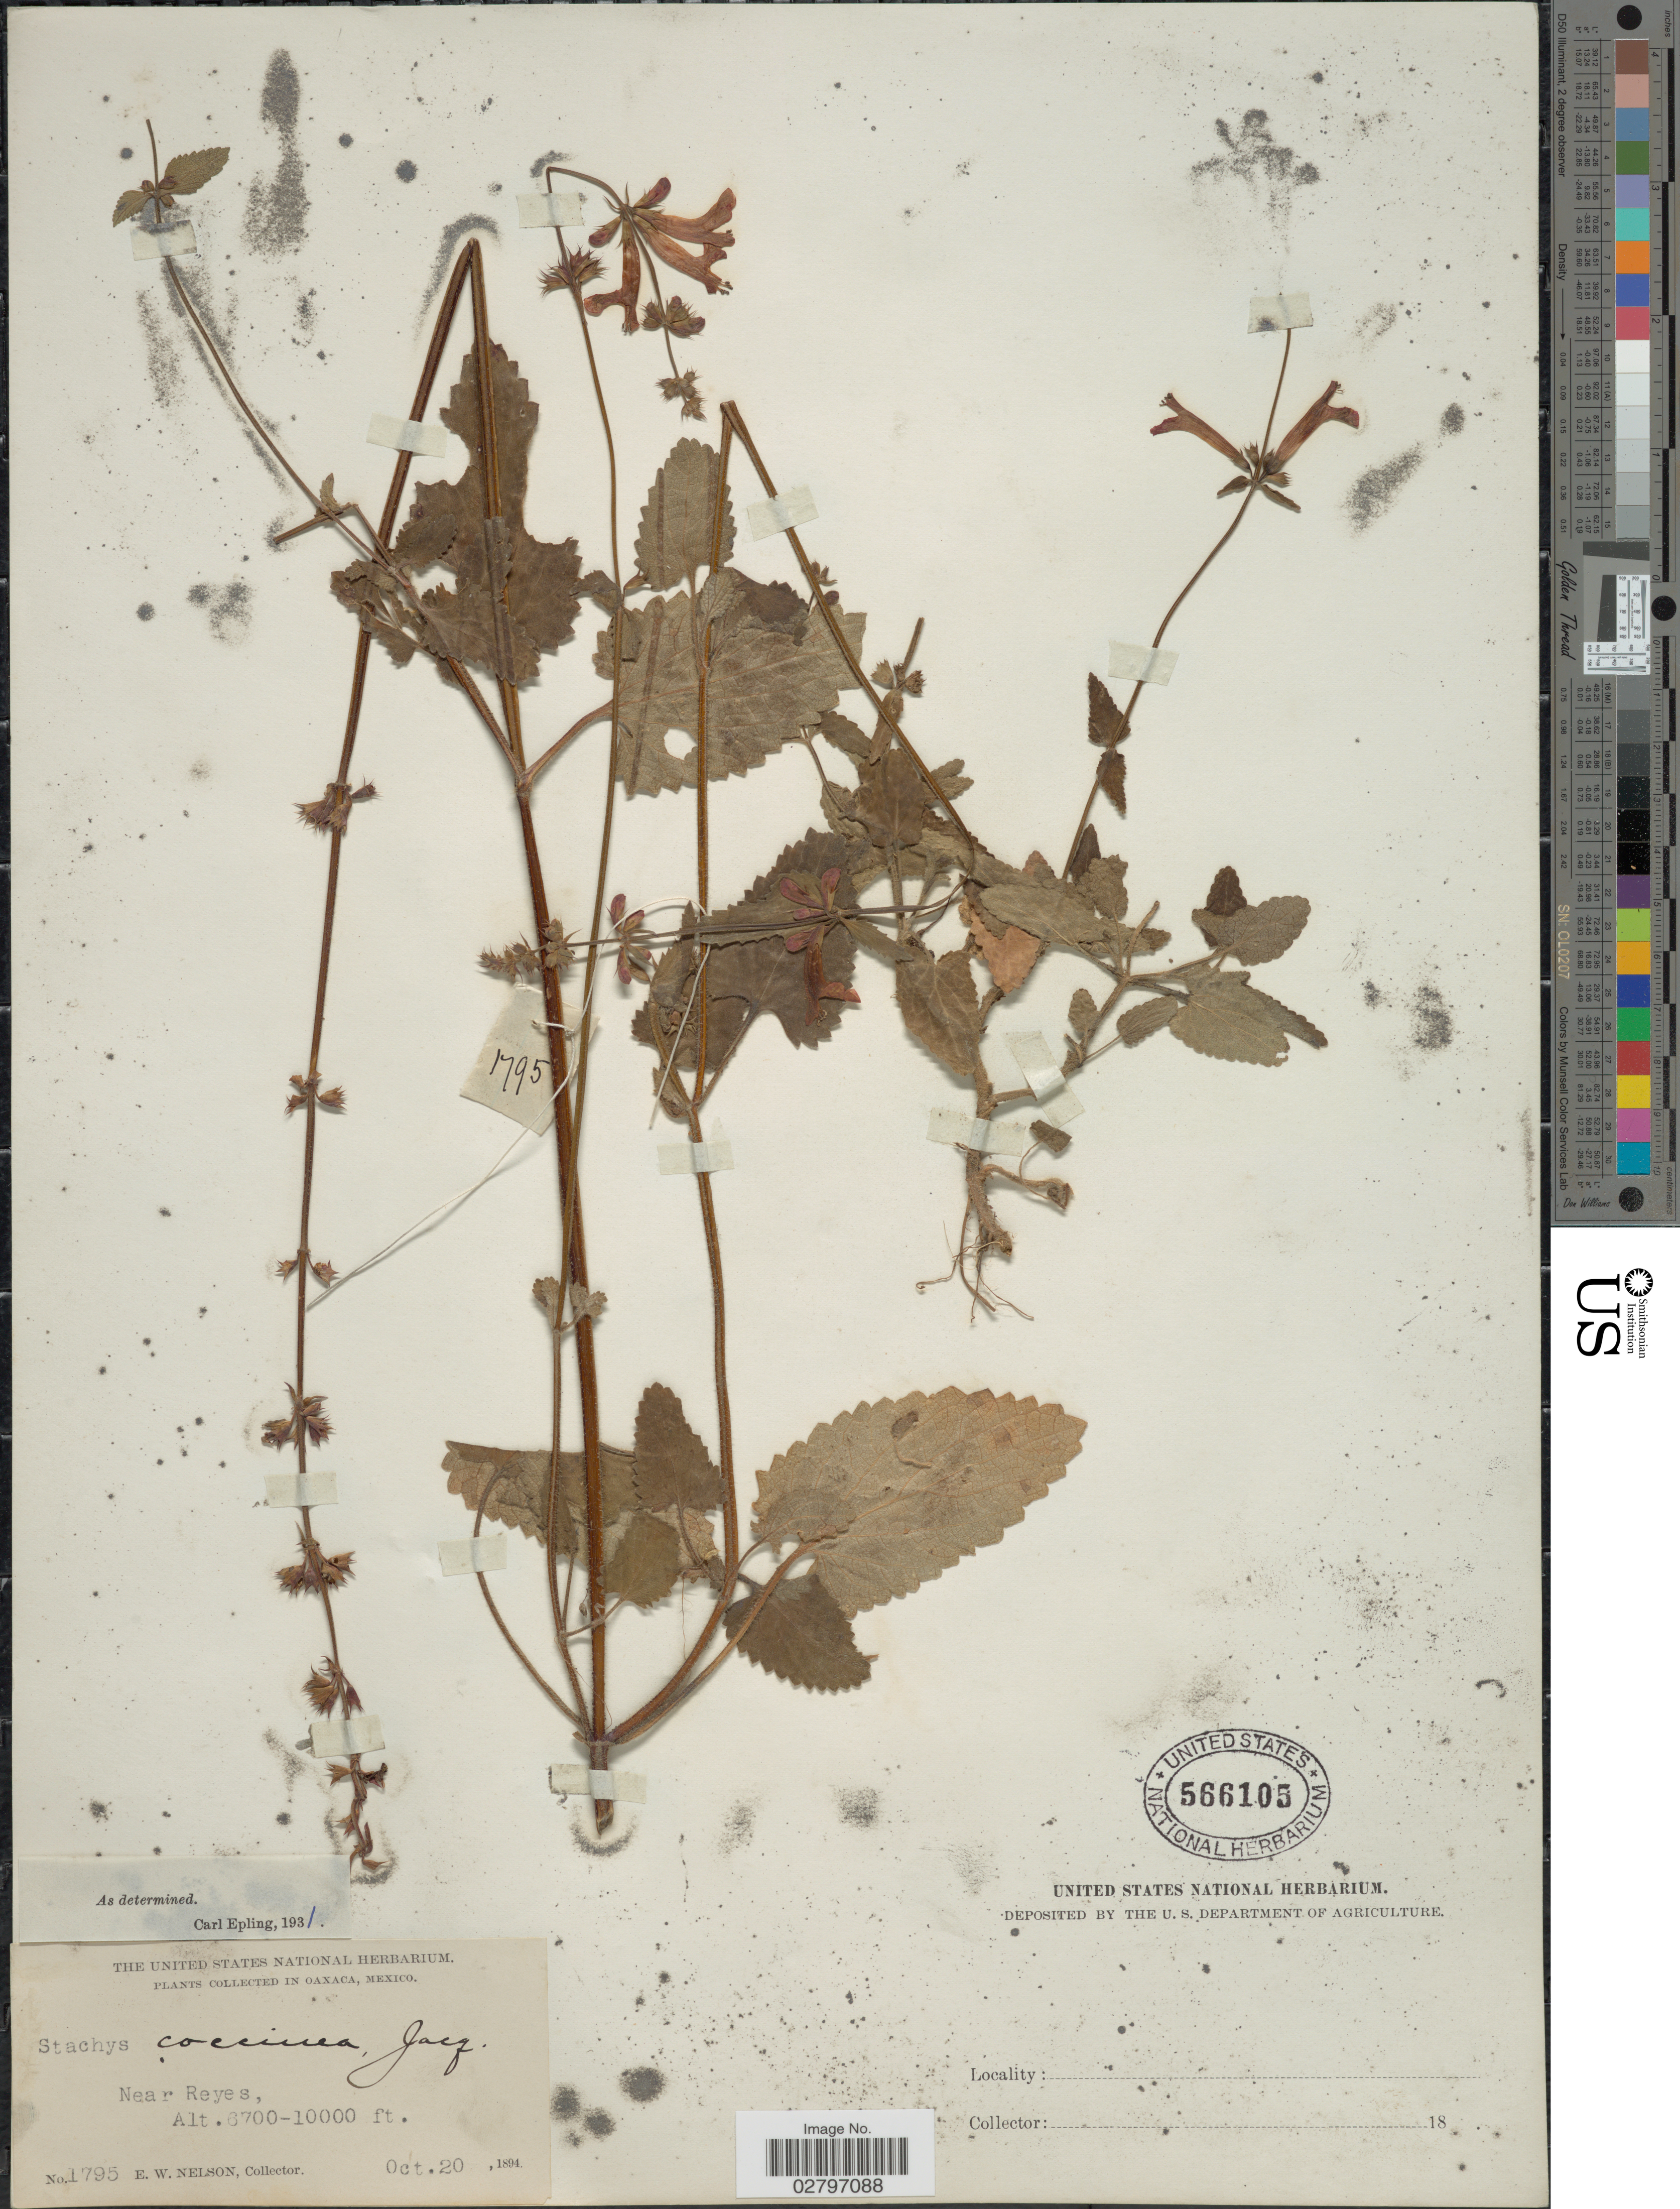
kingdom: Plantae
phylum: Tracheophyta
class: Magnoliopsida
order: Lamiales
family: Lamiaceae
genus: Stachys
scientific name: Stachys coccinea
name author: Ortega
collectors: E. W. Nelson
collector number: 1795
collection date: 1894-10-20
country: Mexico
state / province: Oaxaca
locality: Near Reyes.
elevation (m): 2042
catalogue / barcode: US 566105